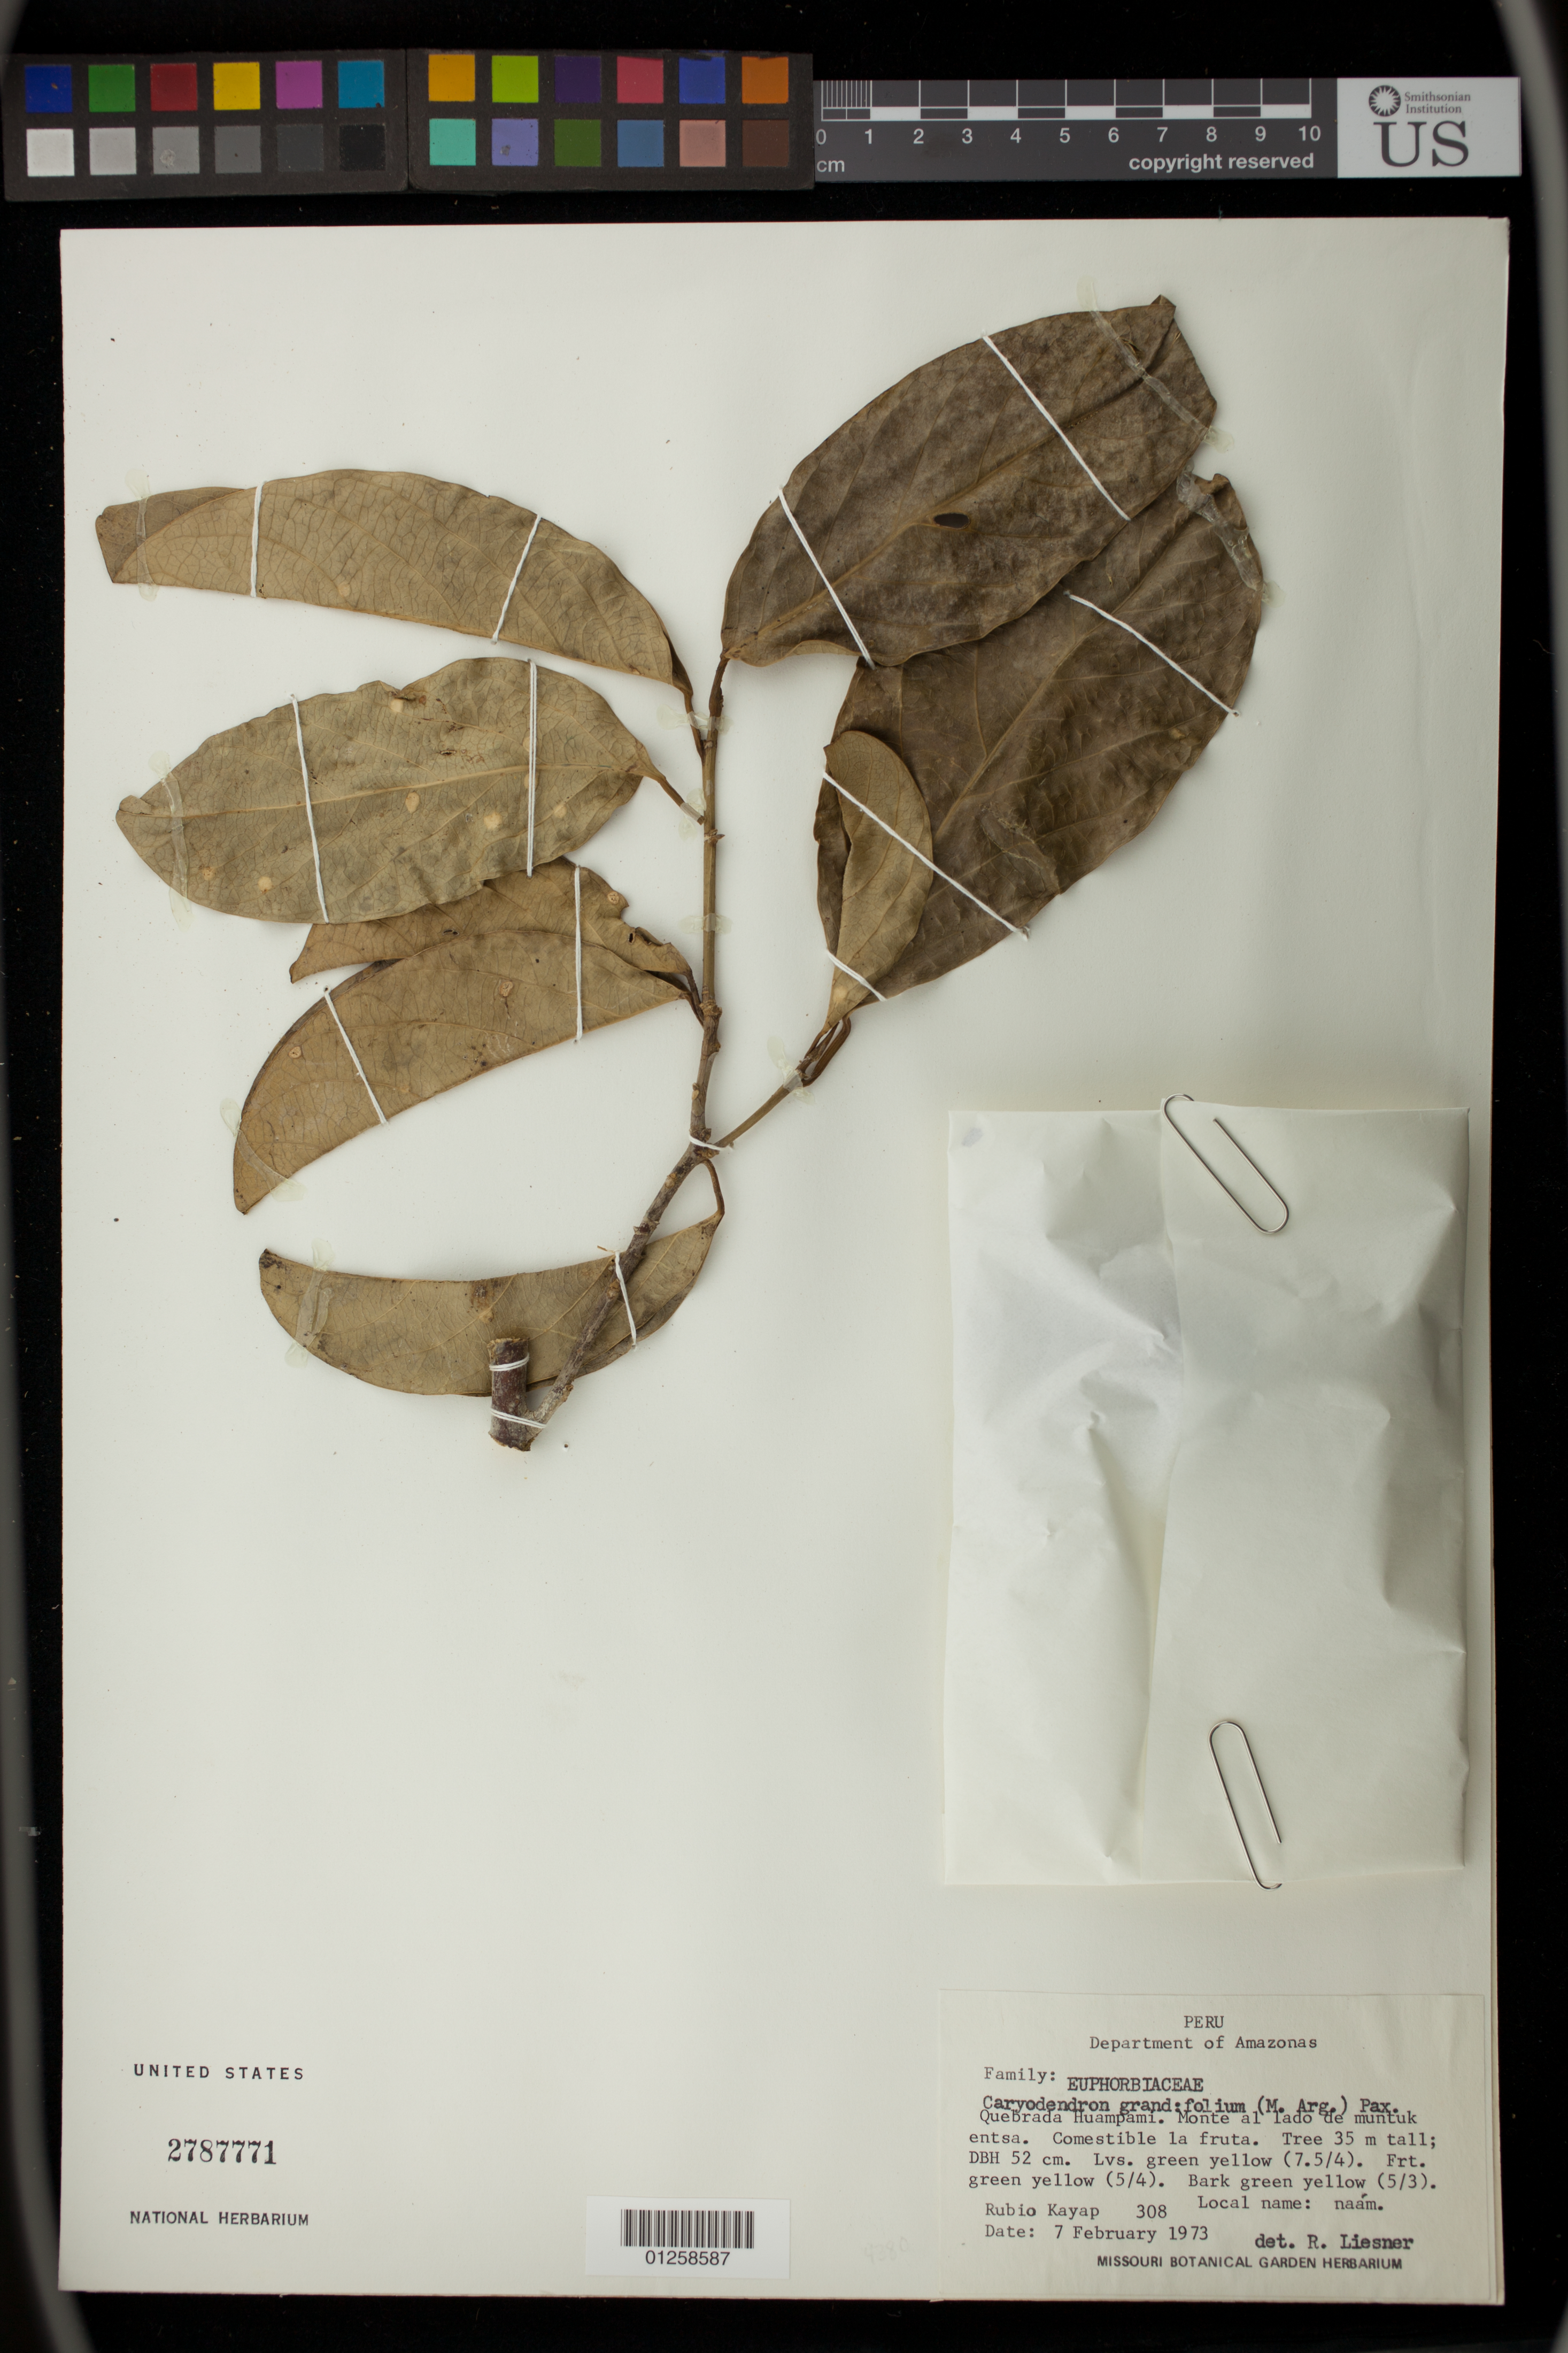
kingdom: Plantae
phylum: Tracheophyta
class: Magnoliopsida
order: Malpighiales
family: Euphorbiaceae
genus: Caryodendron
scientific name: Caryodendron orinocense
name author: H. Karst.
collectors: R. Kayap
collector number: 308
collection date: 1973-02-07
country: Peru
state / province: Lima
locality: Quebrada Huampani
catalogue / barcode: US 2787771